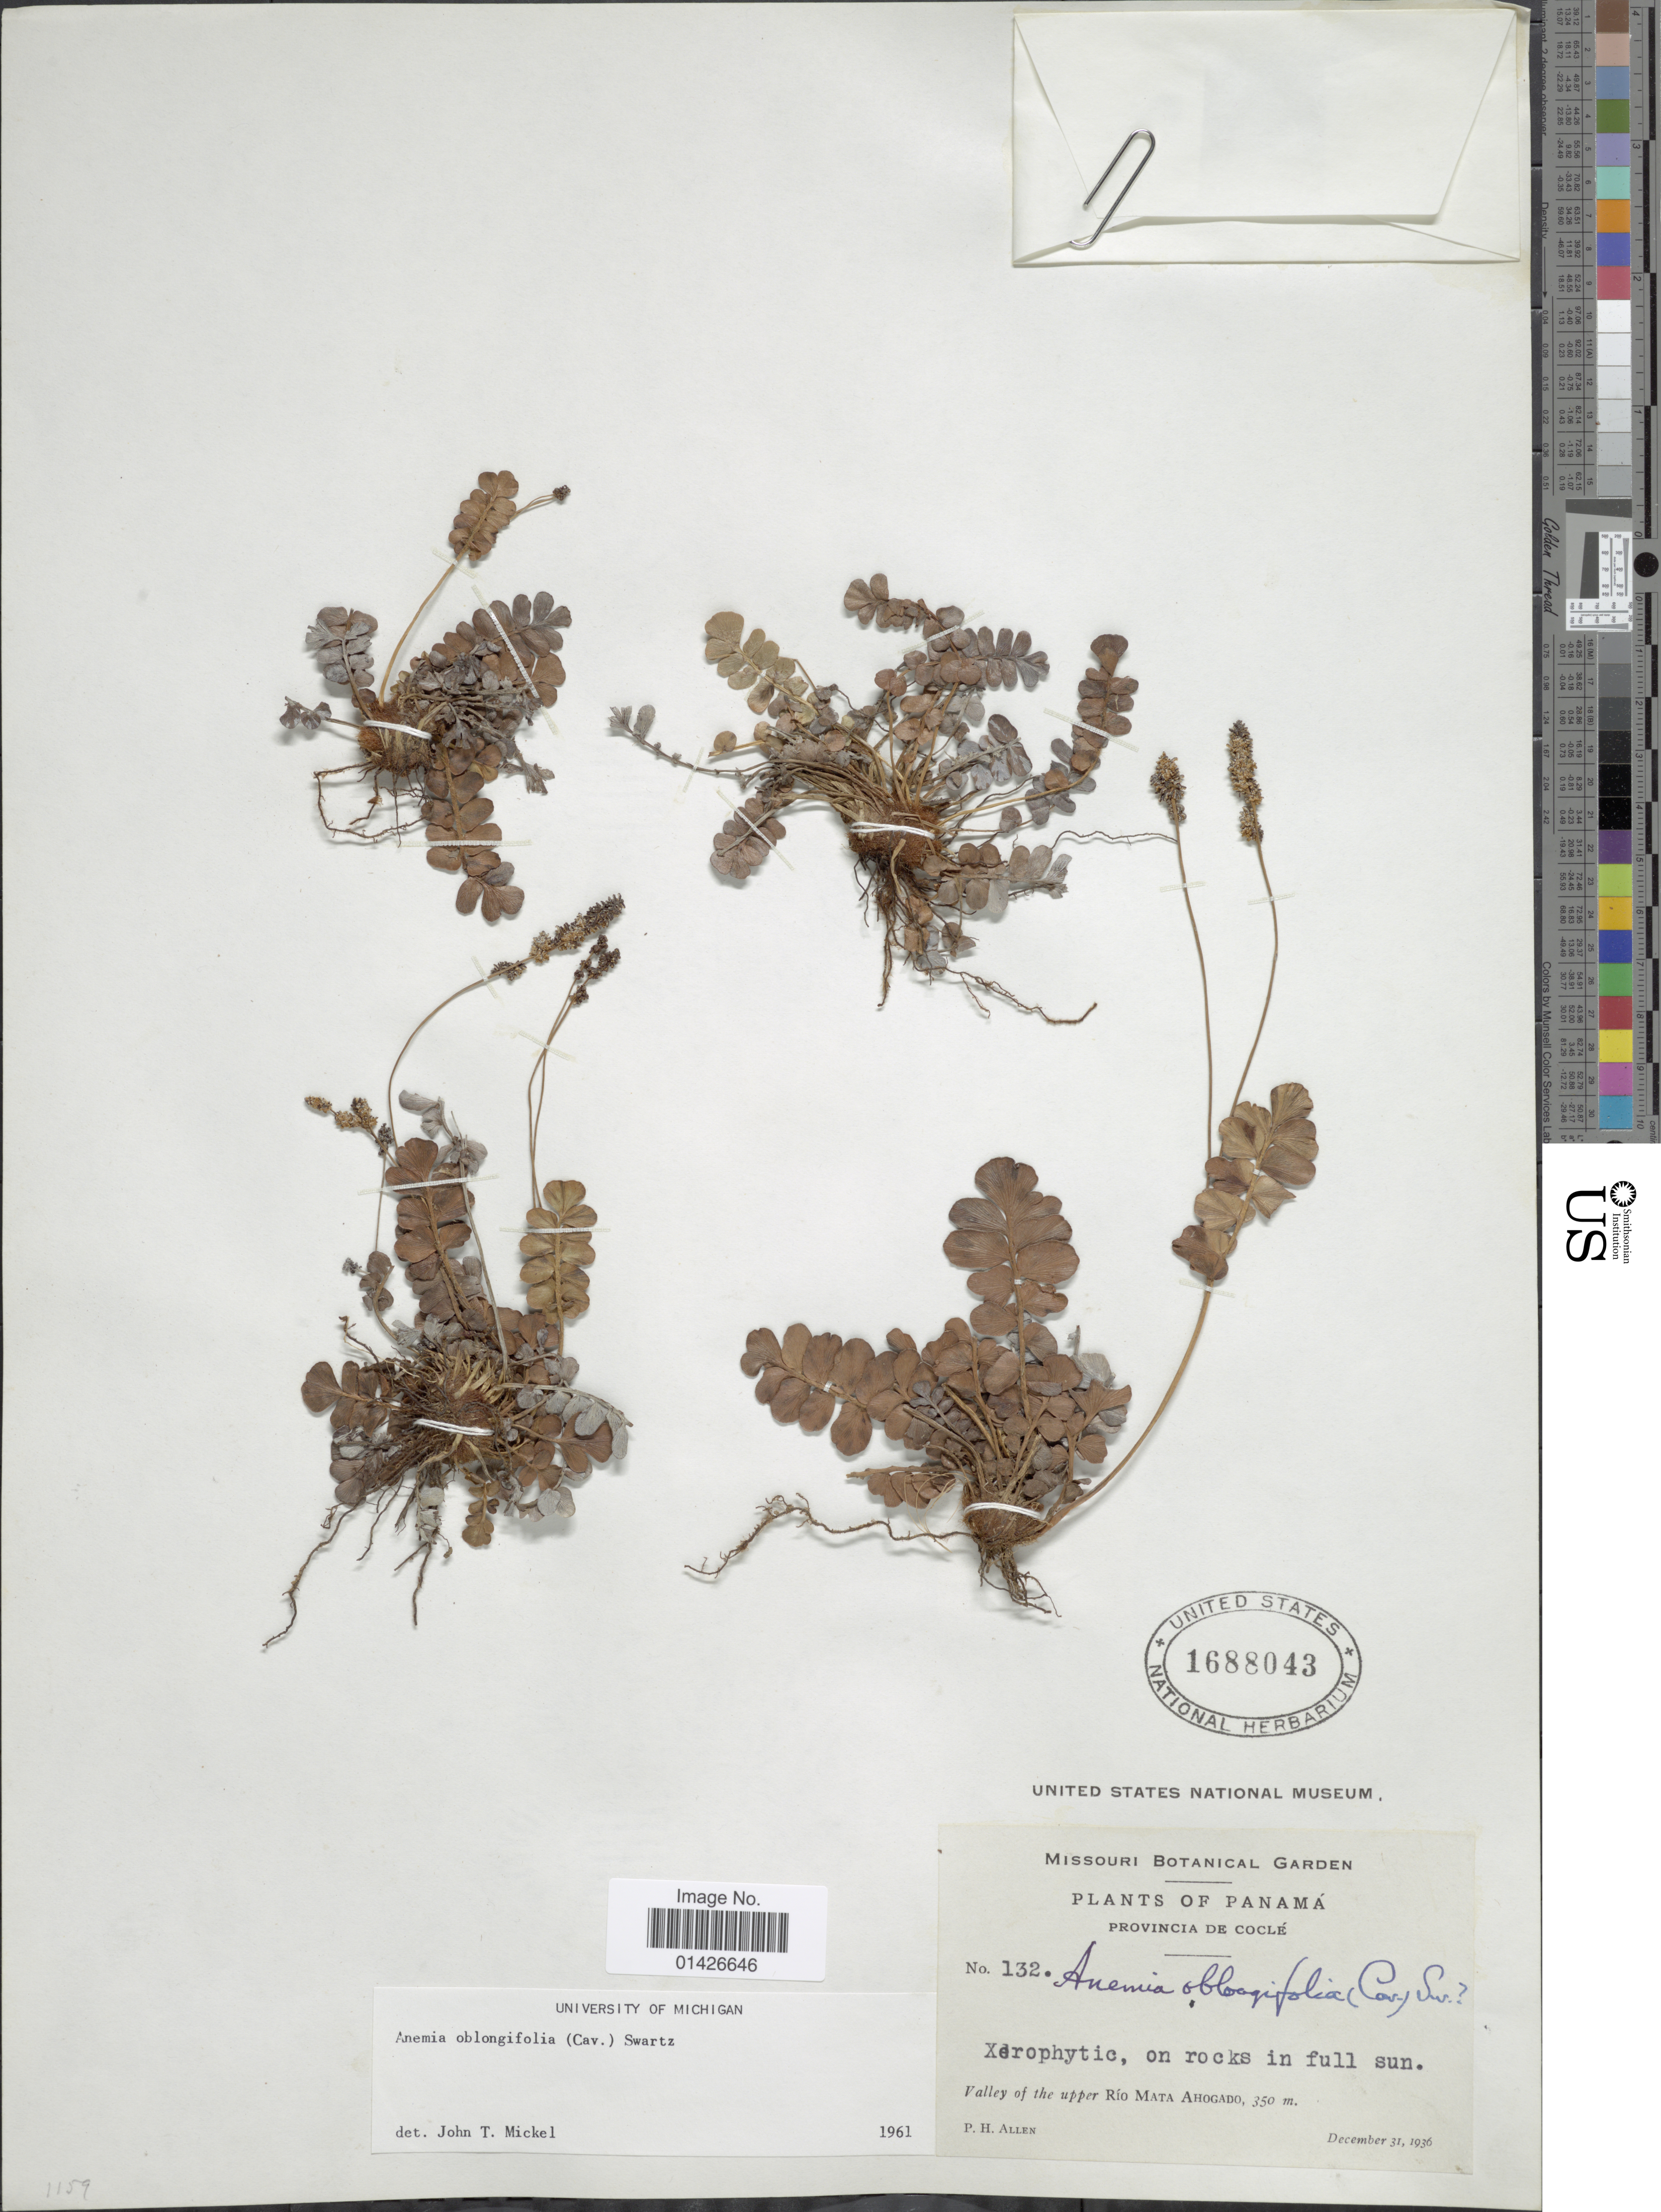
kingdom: Plantae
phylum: Tracheophyta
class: Polypodiopsida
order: Schizaeales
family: Anemiaceae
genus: Anemia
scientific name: Anemia oblongifolia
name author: (Cav.) Sw.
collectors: P. H. Allen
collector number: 132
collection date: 1936-12-31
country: Panama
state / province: Coclé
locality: Valley of the upper Río Mata Ahogado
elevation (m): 350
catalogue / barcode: US 1688043